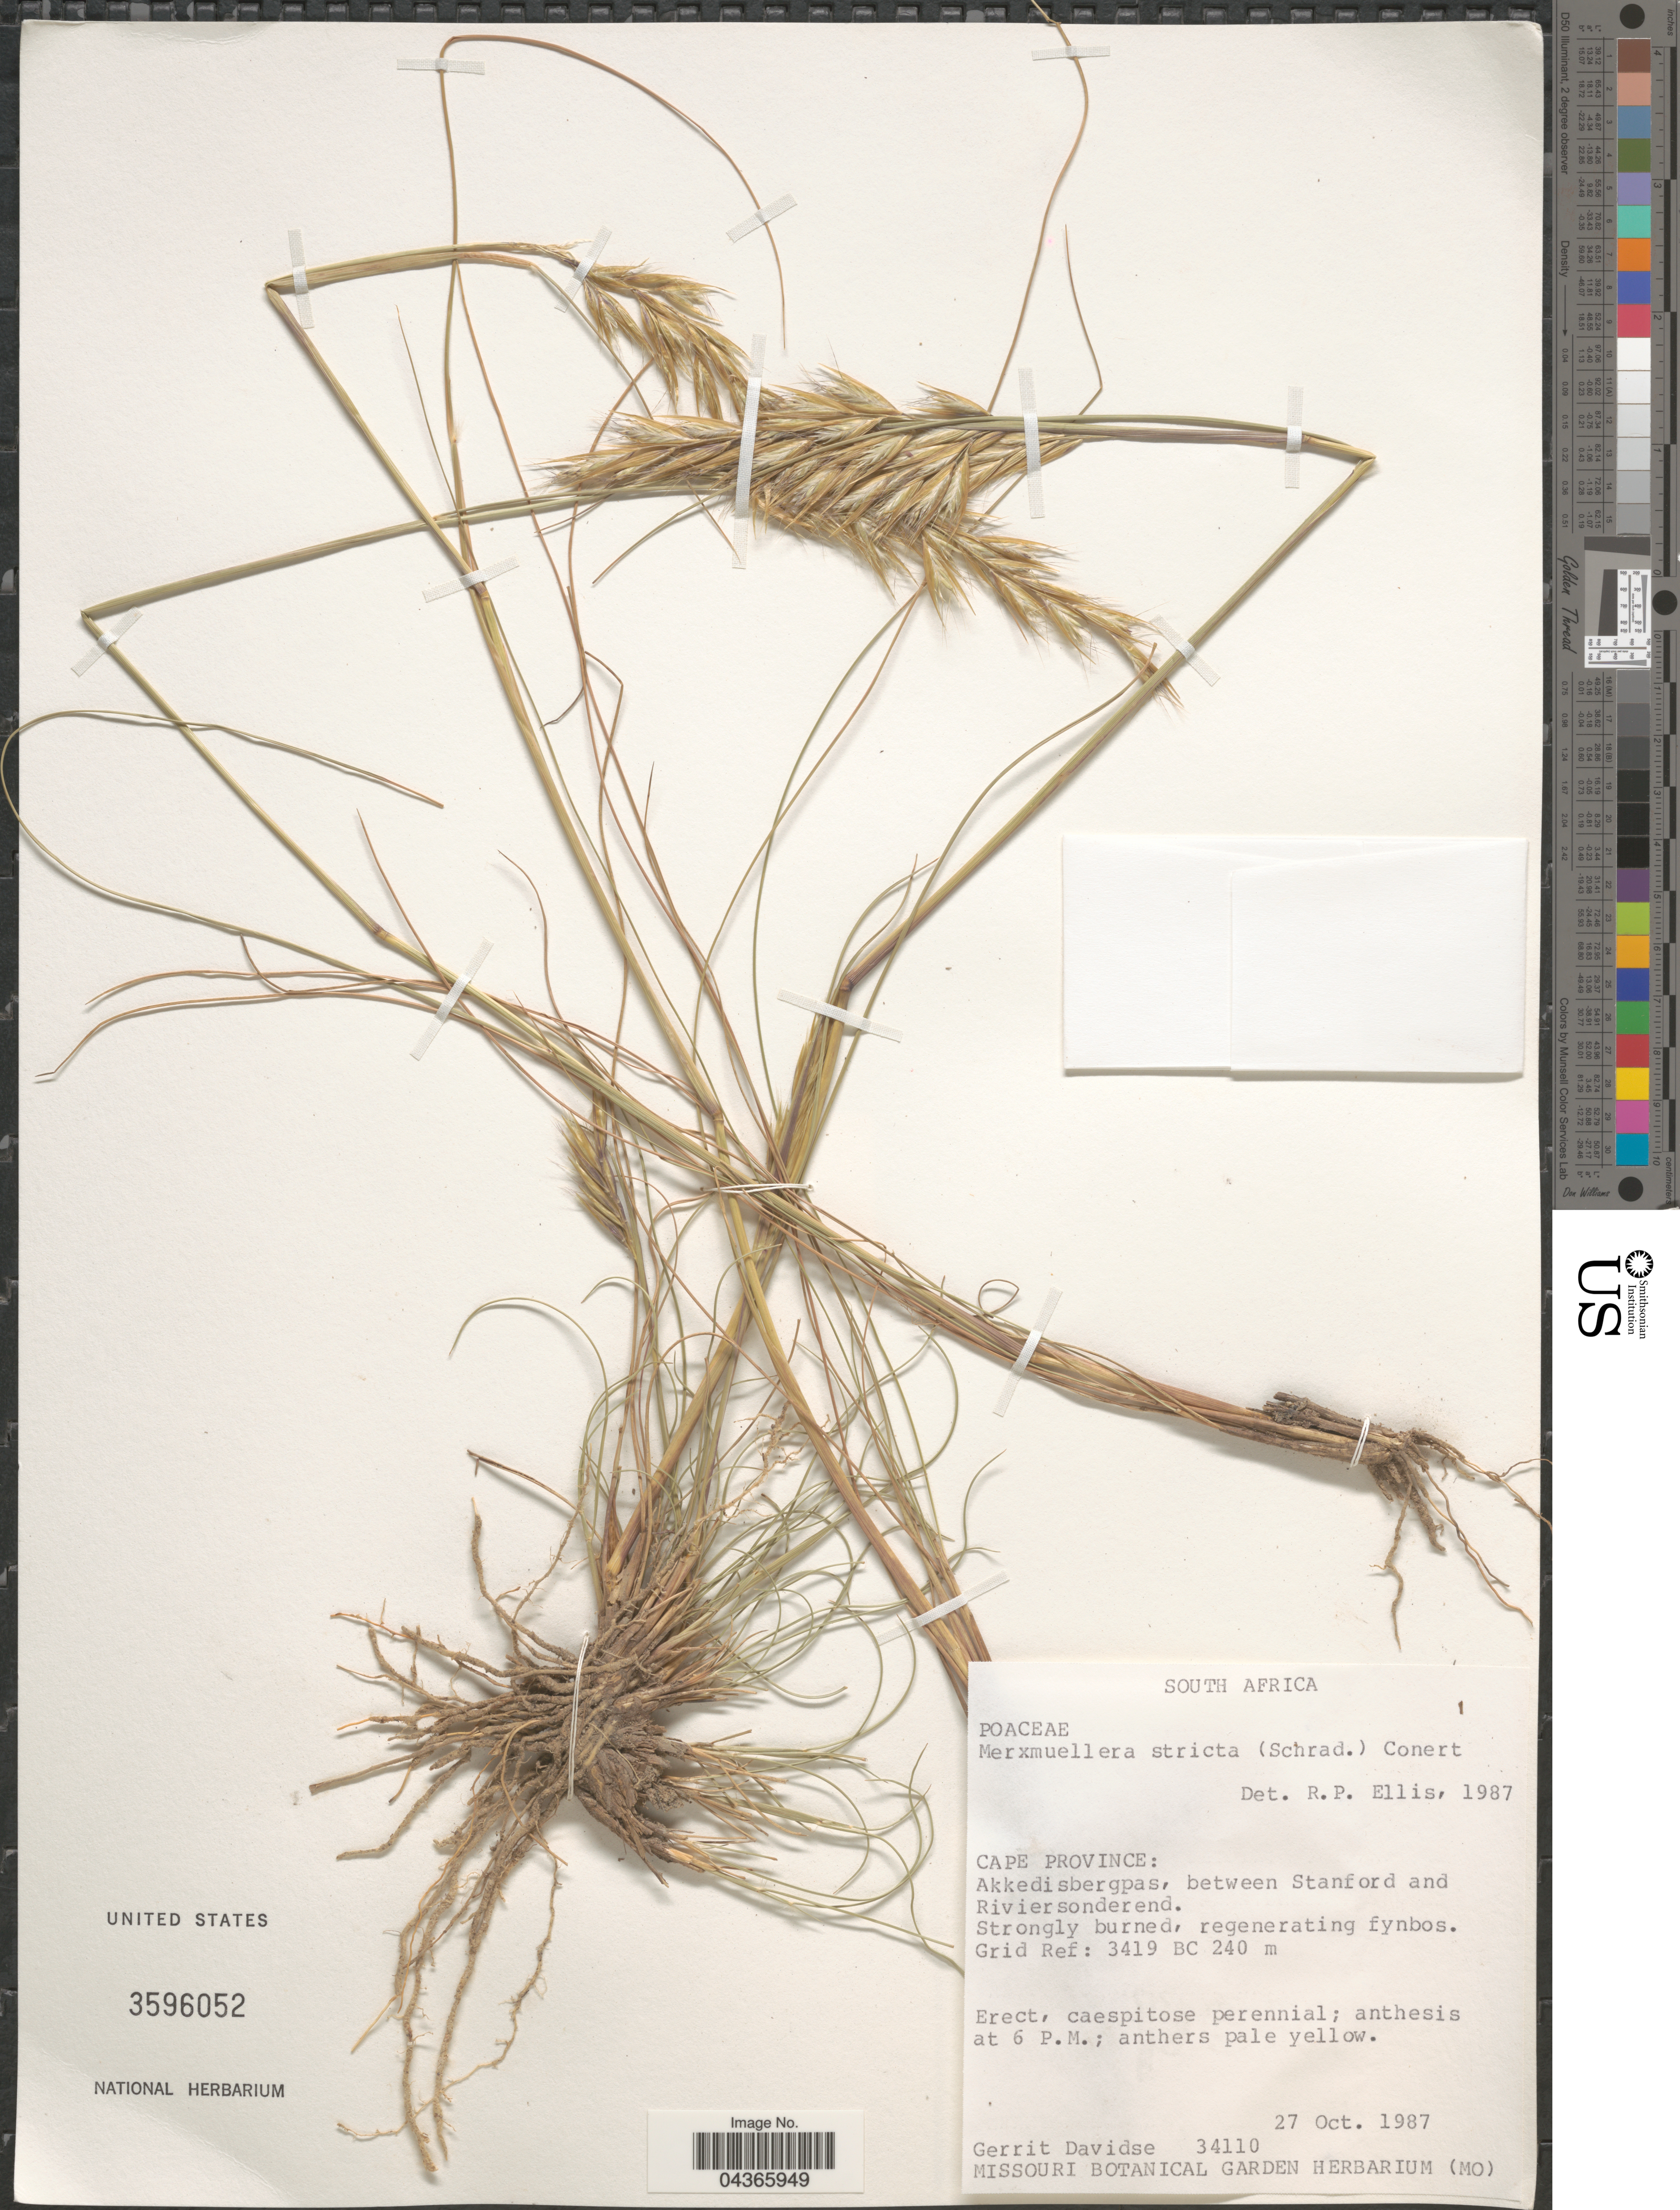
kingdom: Plantae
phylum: Tracheophyta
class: Liliopsida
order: Poales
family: Poaceae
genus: Tenaxia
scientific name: Tenaxia stricta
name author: (Schrad.) N.P. Barker & H.P. Linder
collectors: G. Davidse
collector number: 34110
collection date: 1987-10-27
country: South Africa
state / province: Western Cape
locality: Akkedisbergpas, between Stanford and Riviersonderend. Grid Ref: 3419 BC.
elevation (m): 240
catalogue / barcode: US 3596052